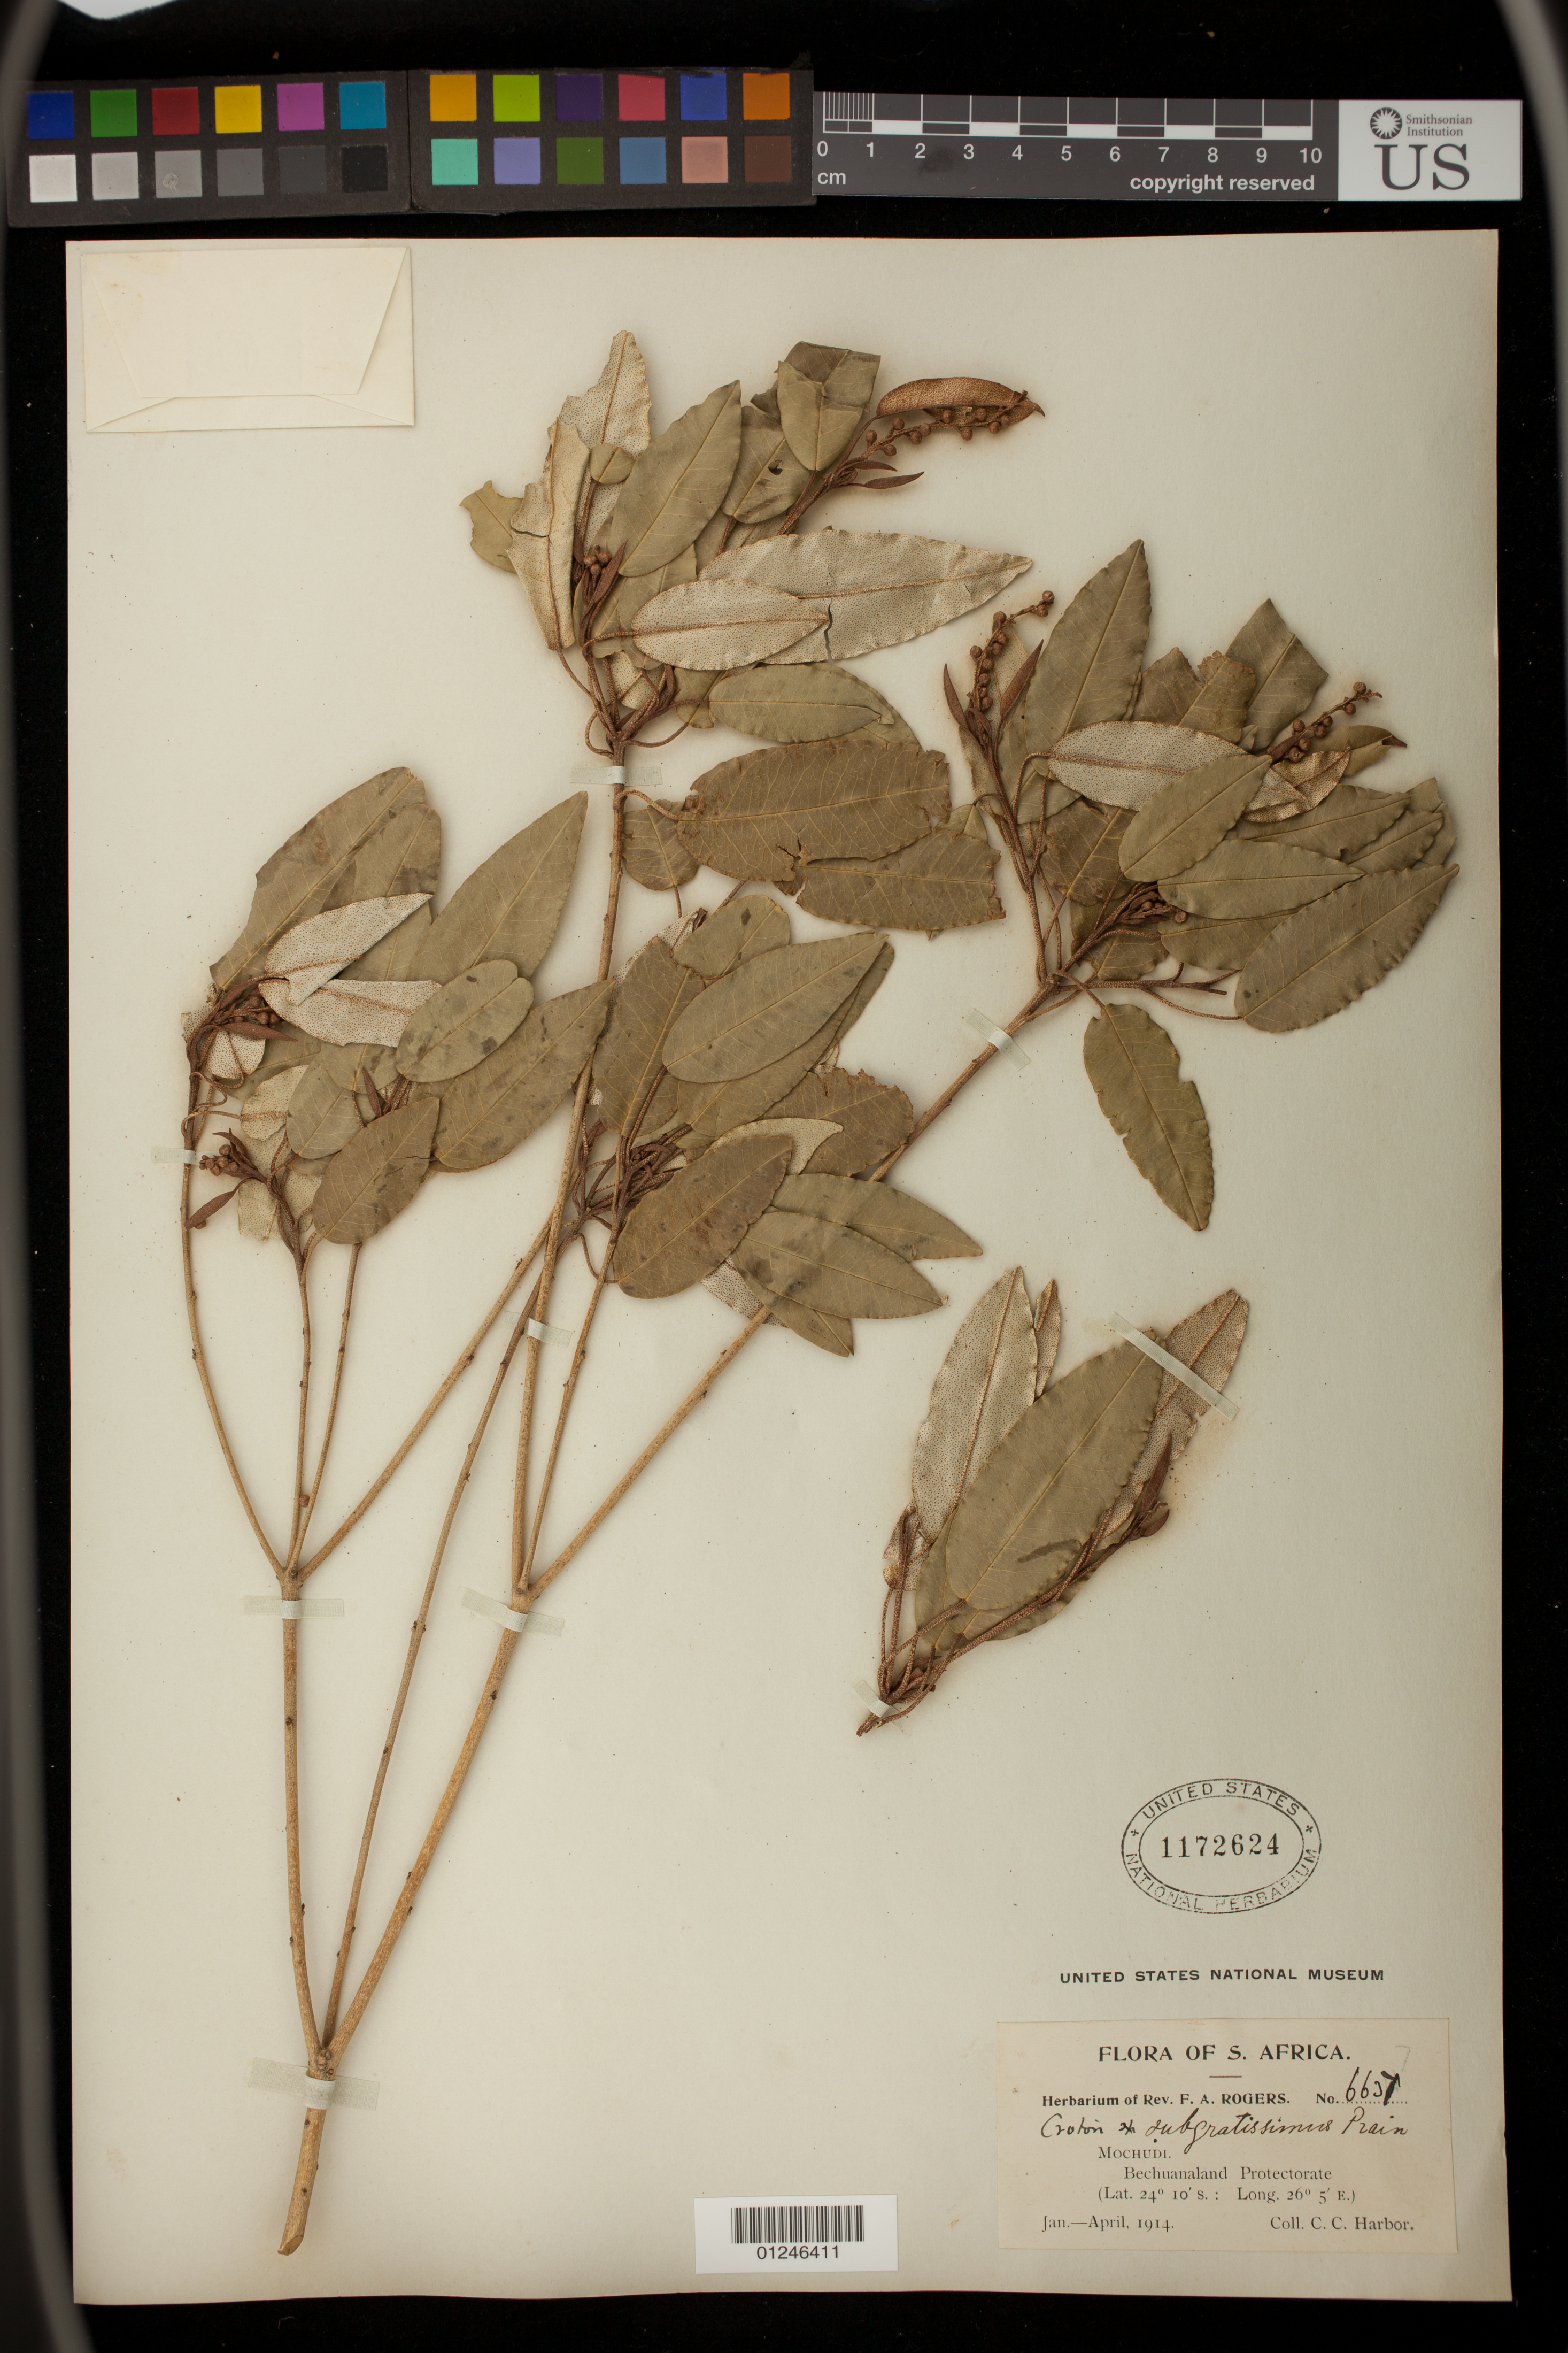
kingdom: Plantae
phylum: Tracheophyta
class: Magnoliopsida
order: Malpighiales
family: Euphorbiaceae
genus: Croton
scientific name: Croton subgratissimus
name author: Prain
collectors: C. Harbor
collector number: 6637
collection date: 1914-01-01/1914-04-01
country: Botswana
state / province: Kgatleng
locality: Mochudi. Bechuanaland Protectorate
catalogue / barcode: US 1172624